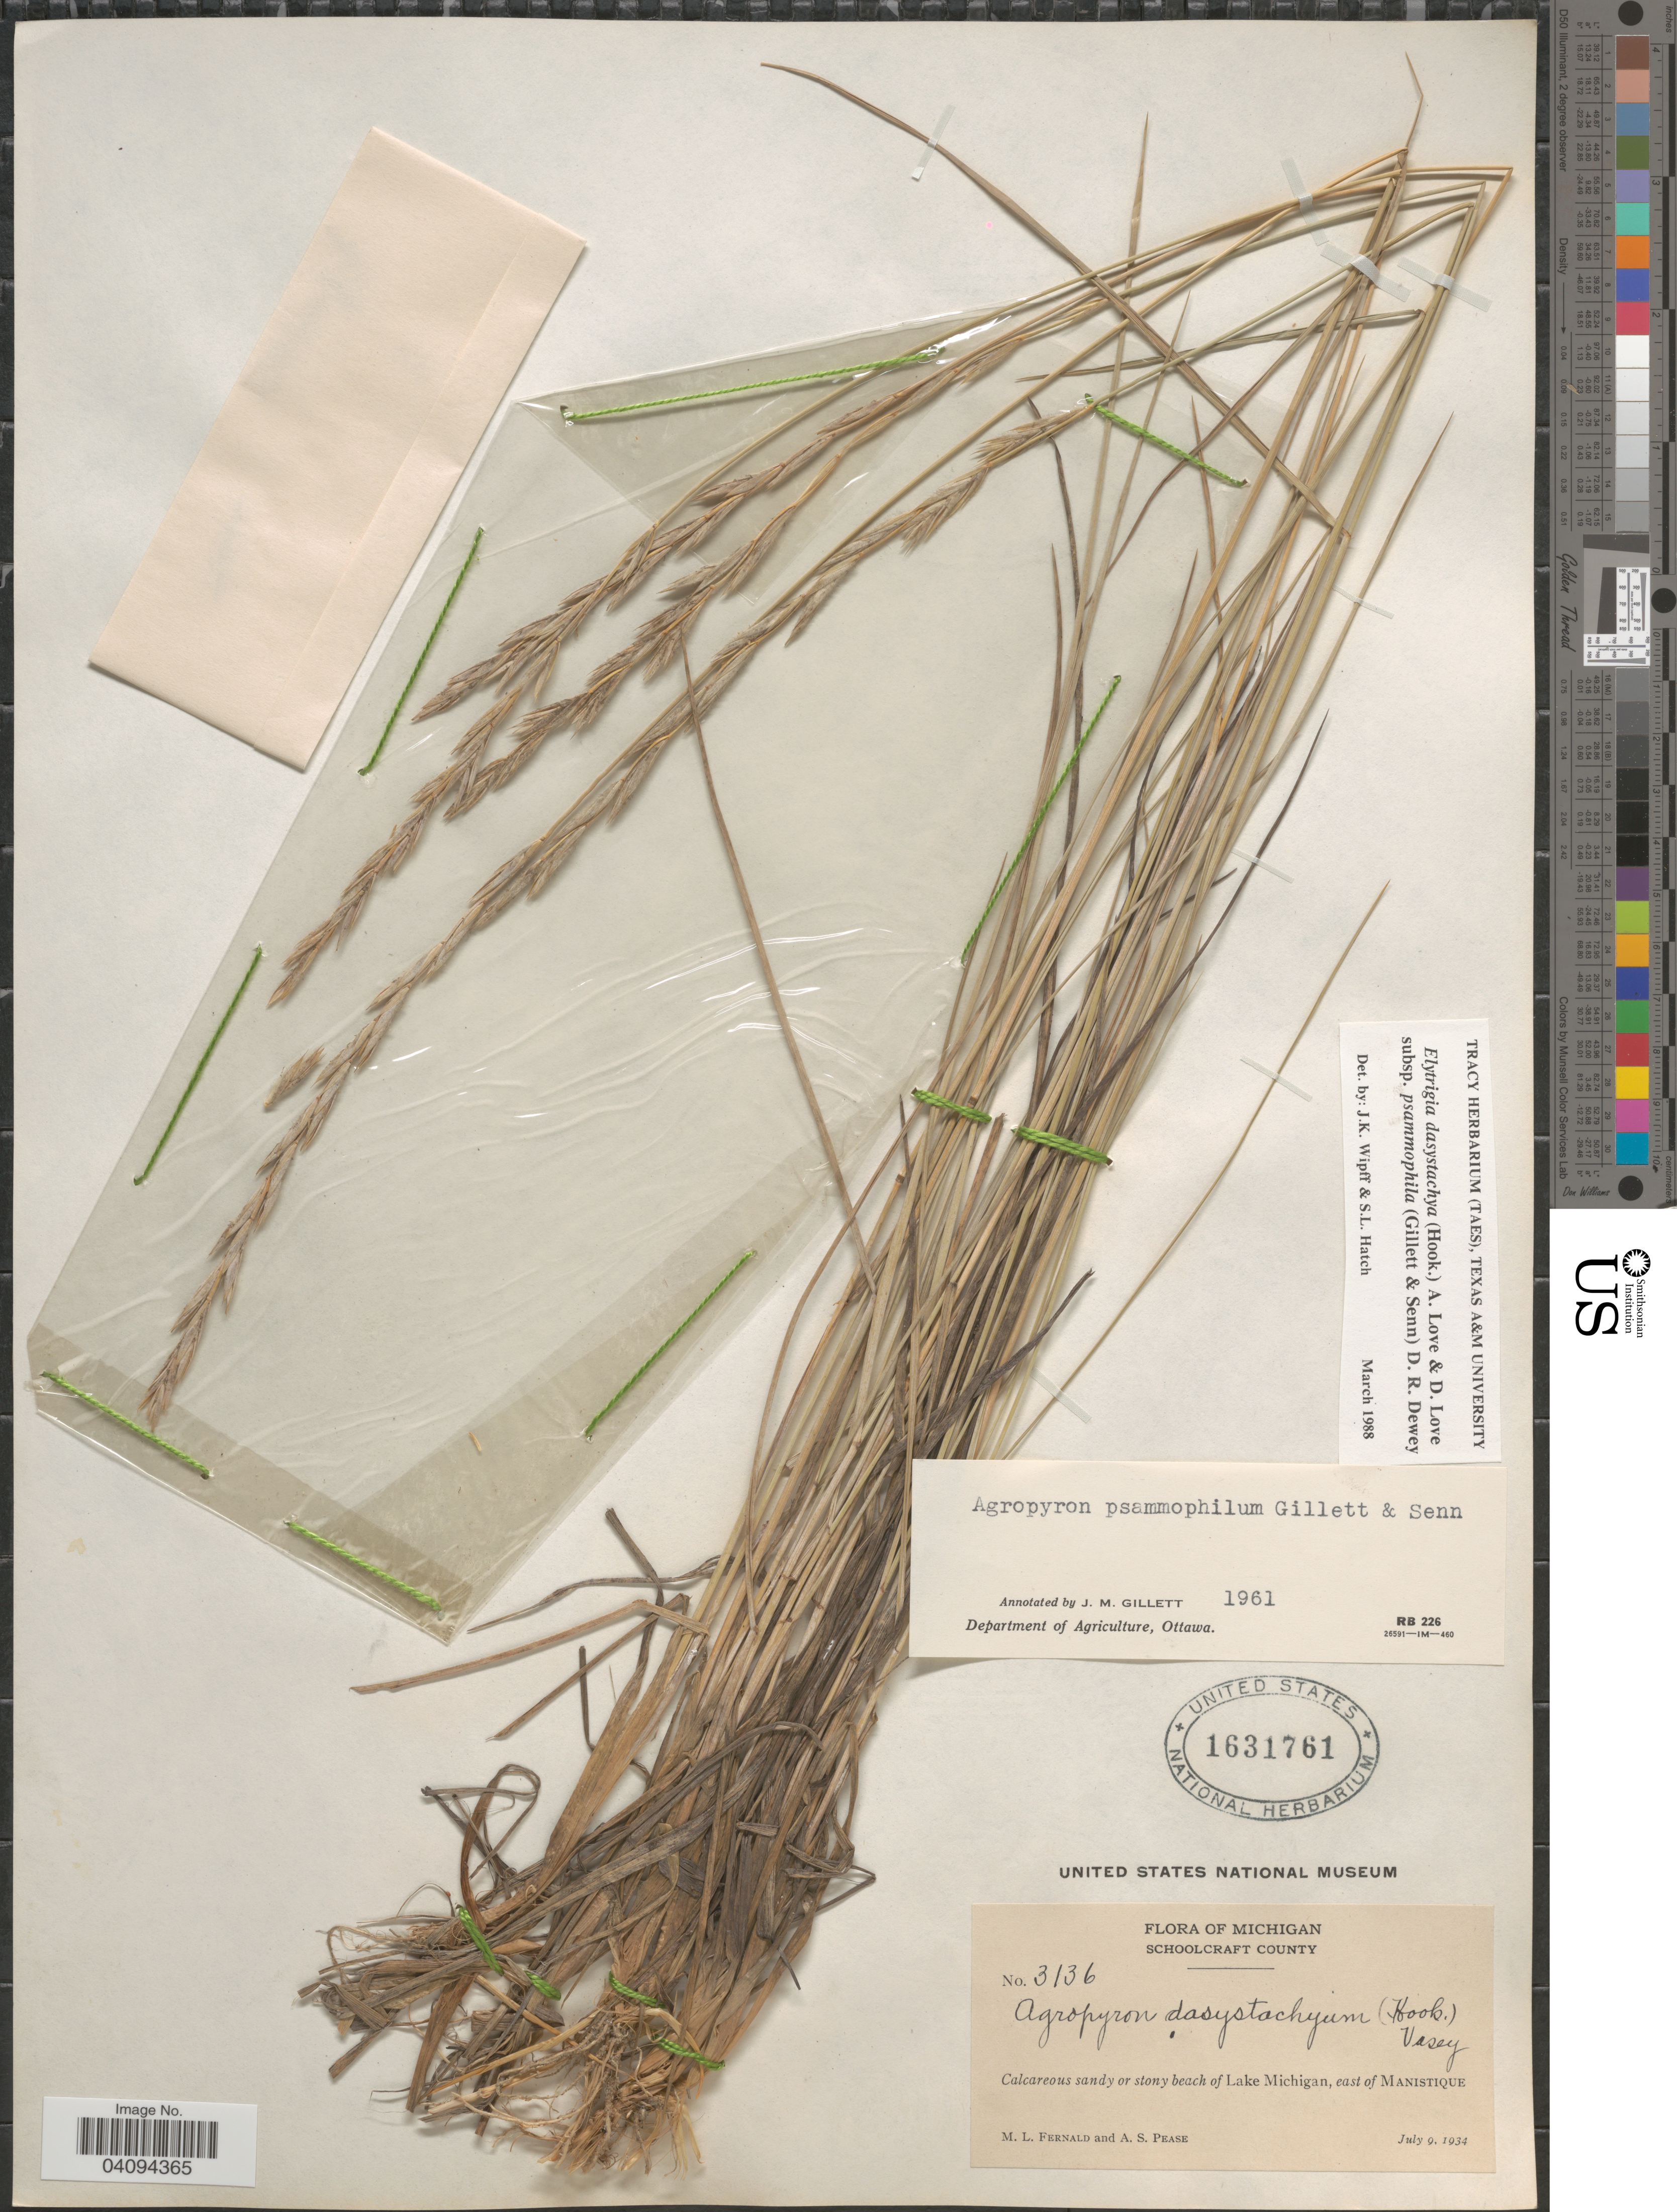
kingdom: Plantae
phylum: Tracheophyta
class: Liliopsida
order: Poales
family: Poaceae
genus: Elymus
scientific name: Elymus lanceolatus subsp. psammophilus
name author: (J.M. Gillett & H. Senn) Á. Löve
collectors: M. L. Fernald & A. S. Pease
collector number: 3136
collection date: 1934-07-09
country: United States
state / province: Michigan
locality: Schoolcraft County. Calcareous sandy or stony beach of Lake Michigan, east of Manistique.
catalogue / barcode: US 1631761